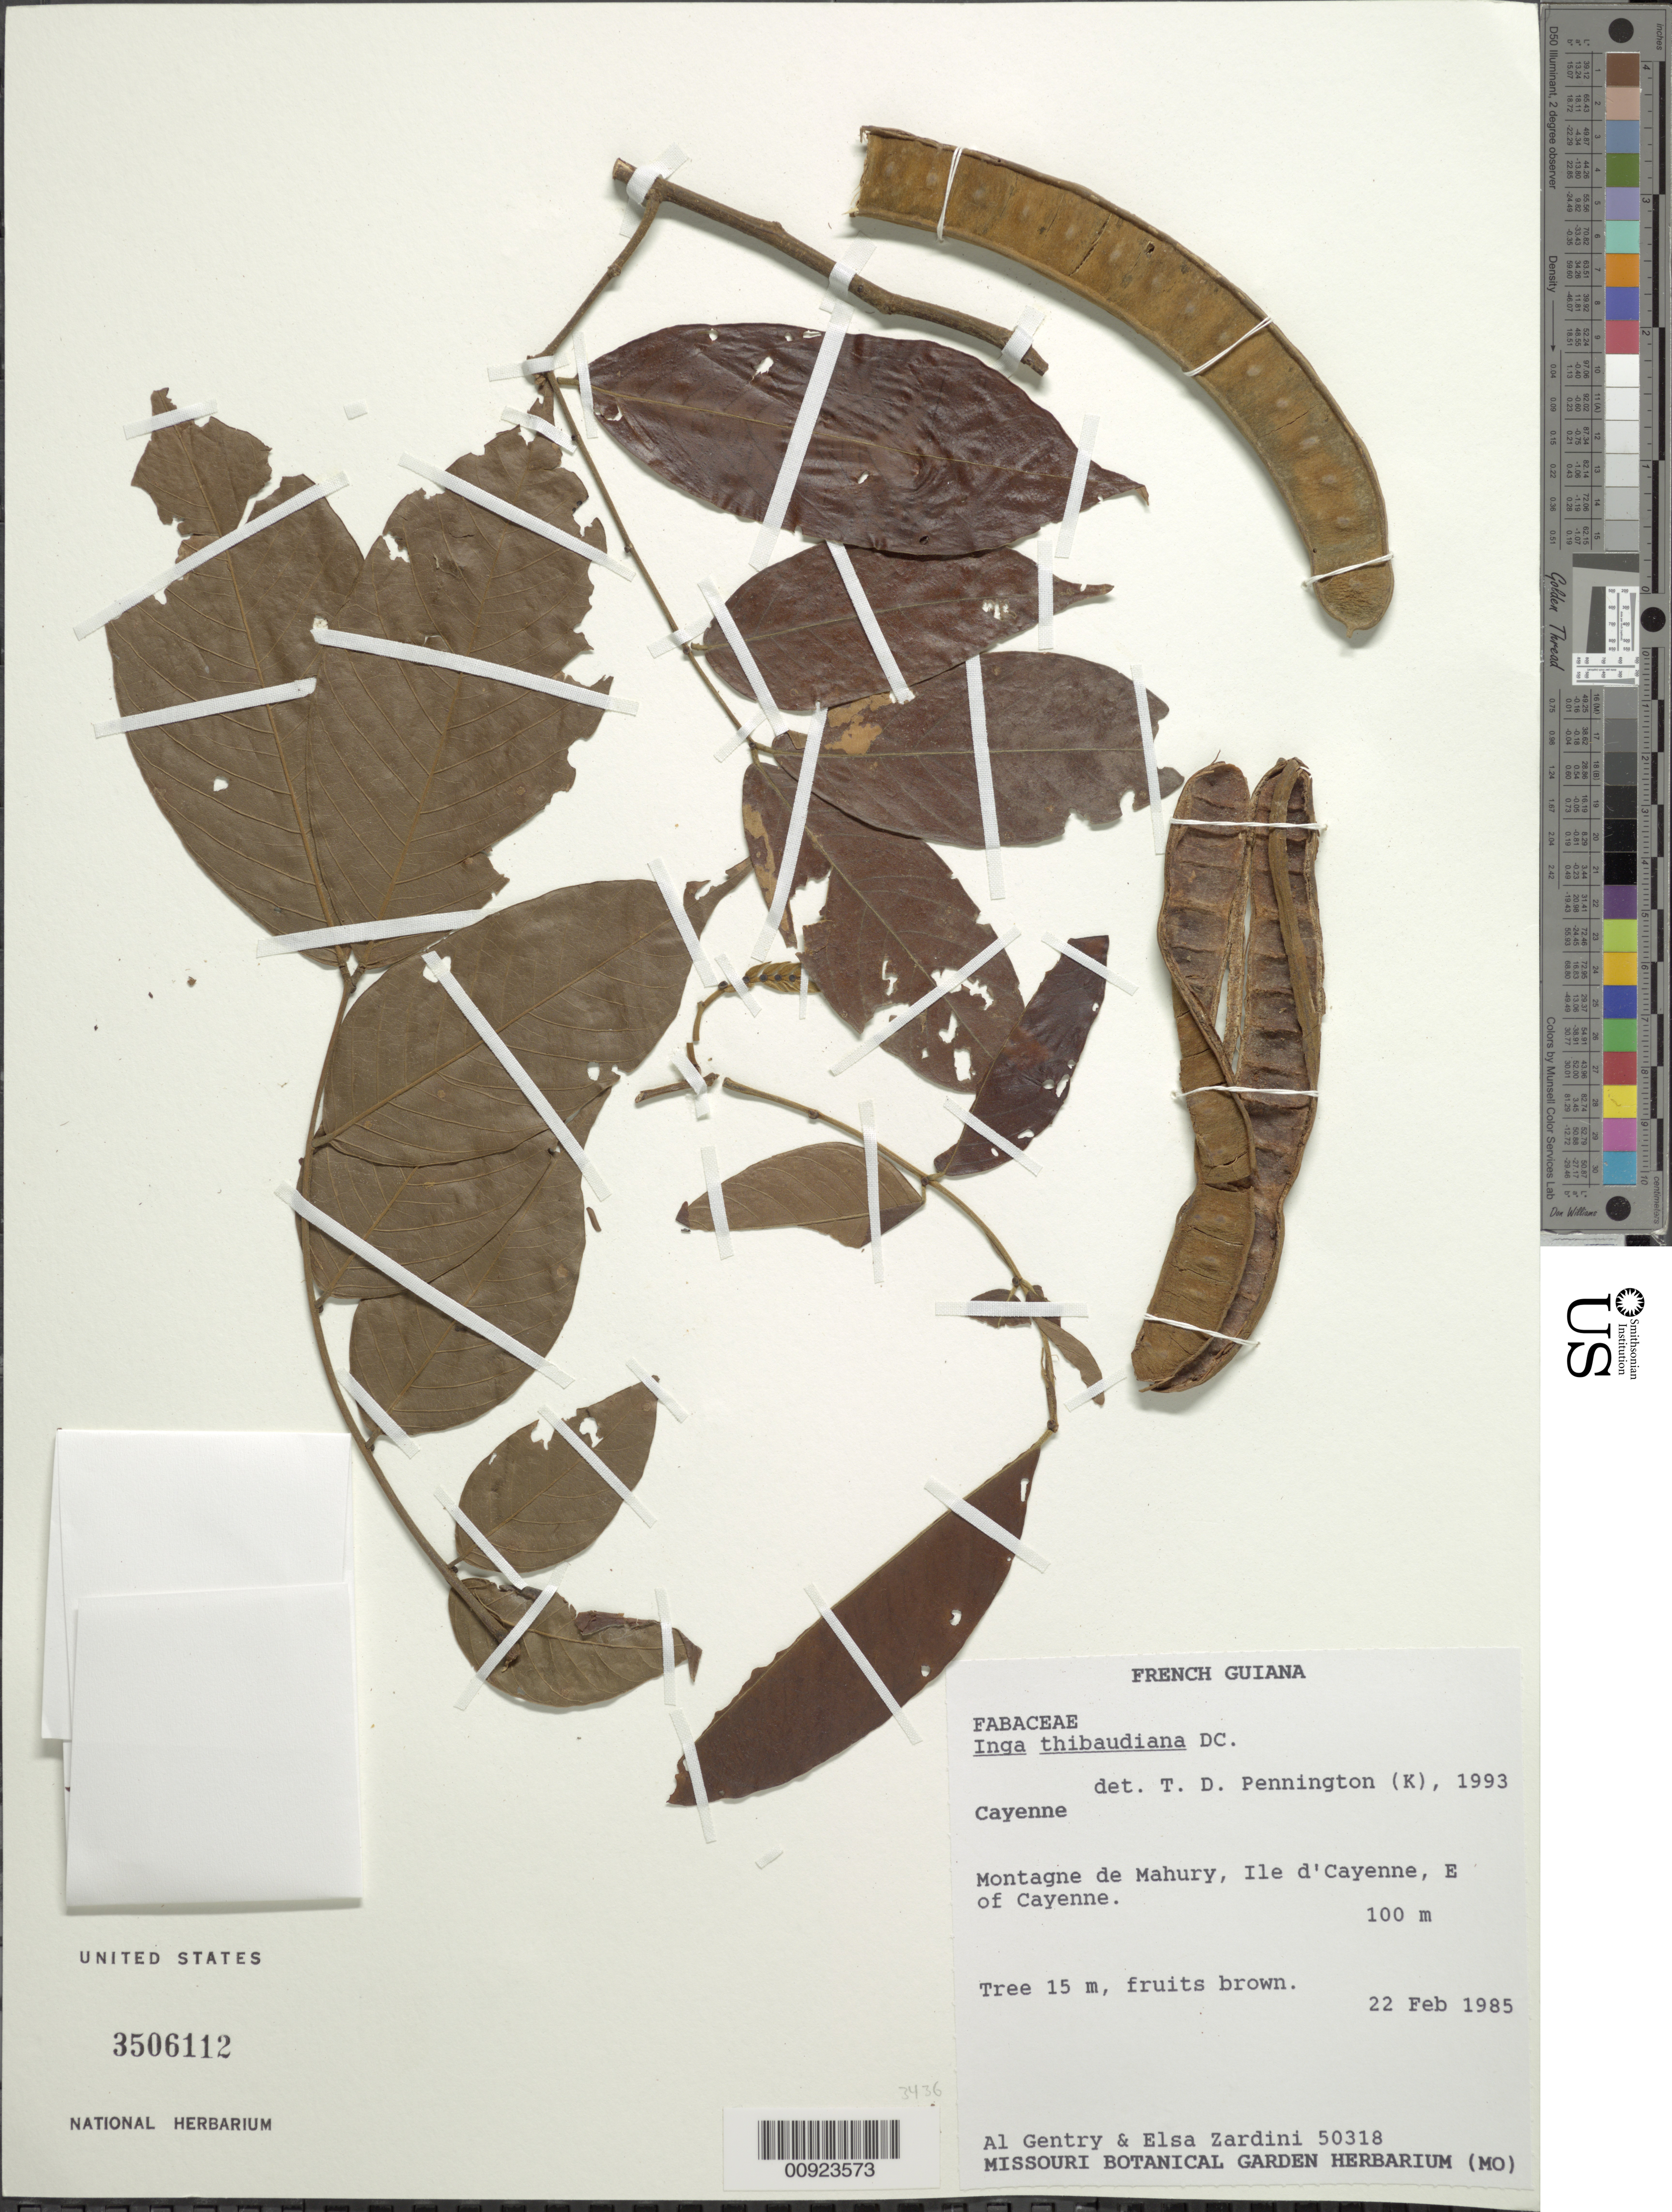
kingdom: Plantae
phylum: Tracheophyta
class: Magnoliopsida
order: Fabales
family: Fabaceae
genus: Inga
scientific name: Inga thibaudiana subsp. thibaudiana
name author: DC.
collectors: A. H. Gentry & E. M. Zardini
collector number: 50318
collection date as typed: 22-Feb-85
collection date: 1985-02-22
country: French Guiana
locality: Montagne de Mahury, Ile de Cayenne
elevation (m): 100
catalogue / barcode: US 3506112